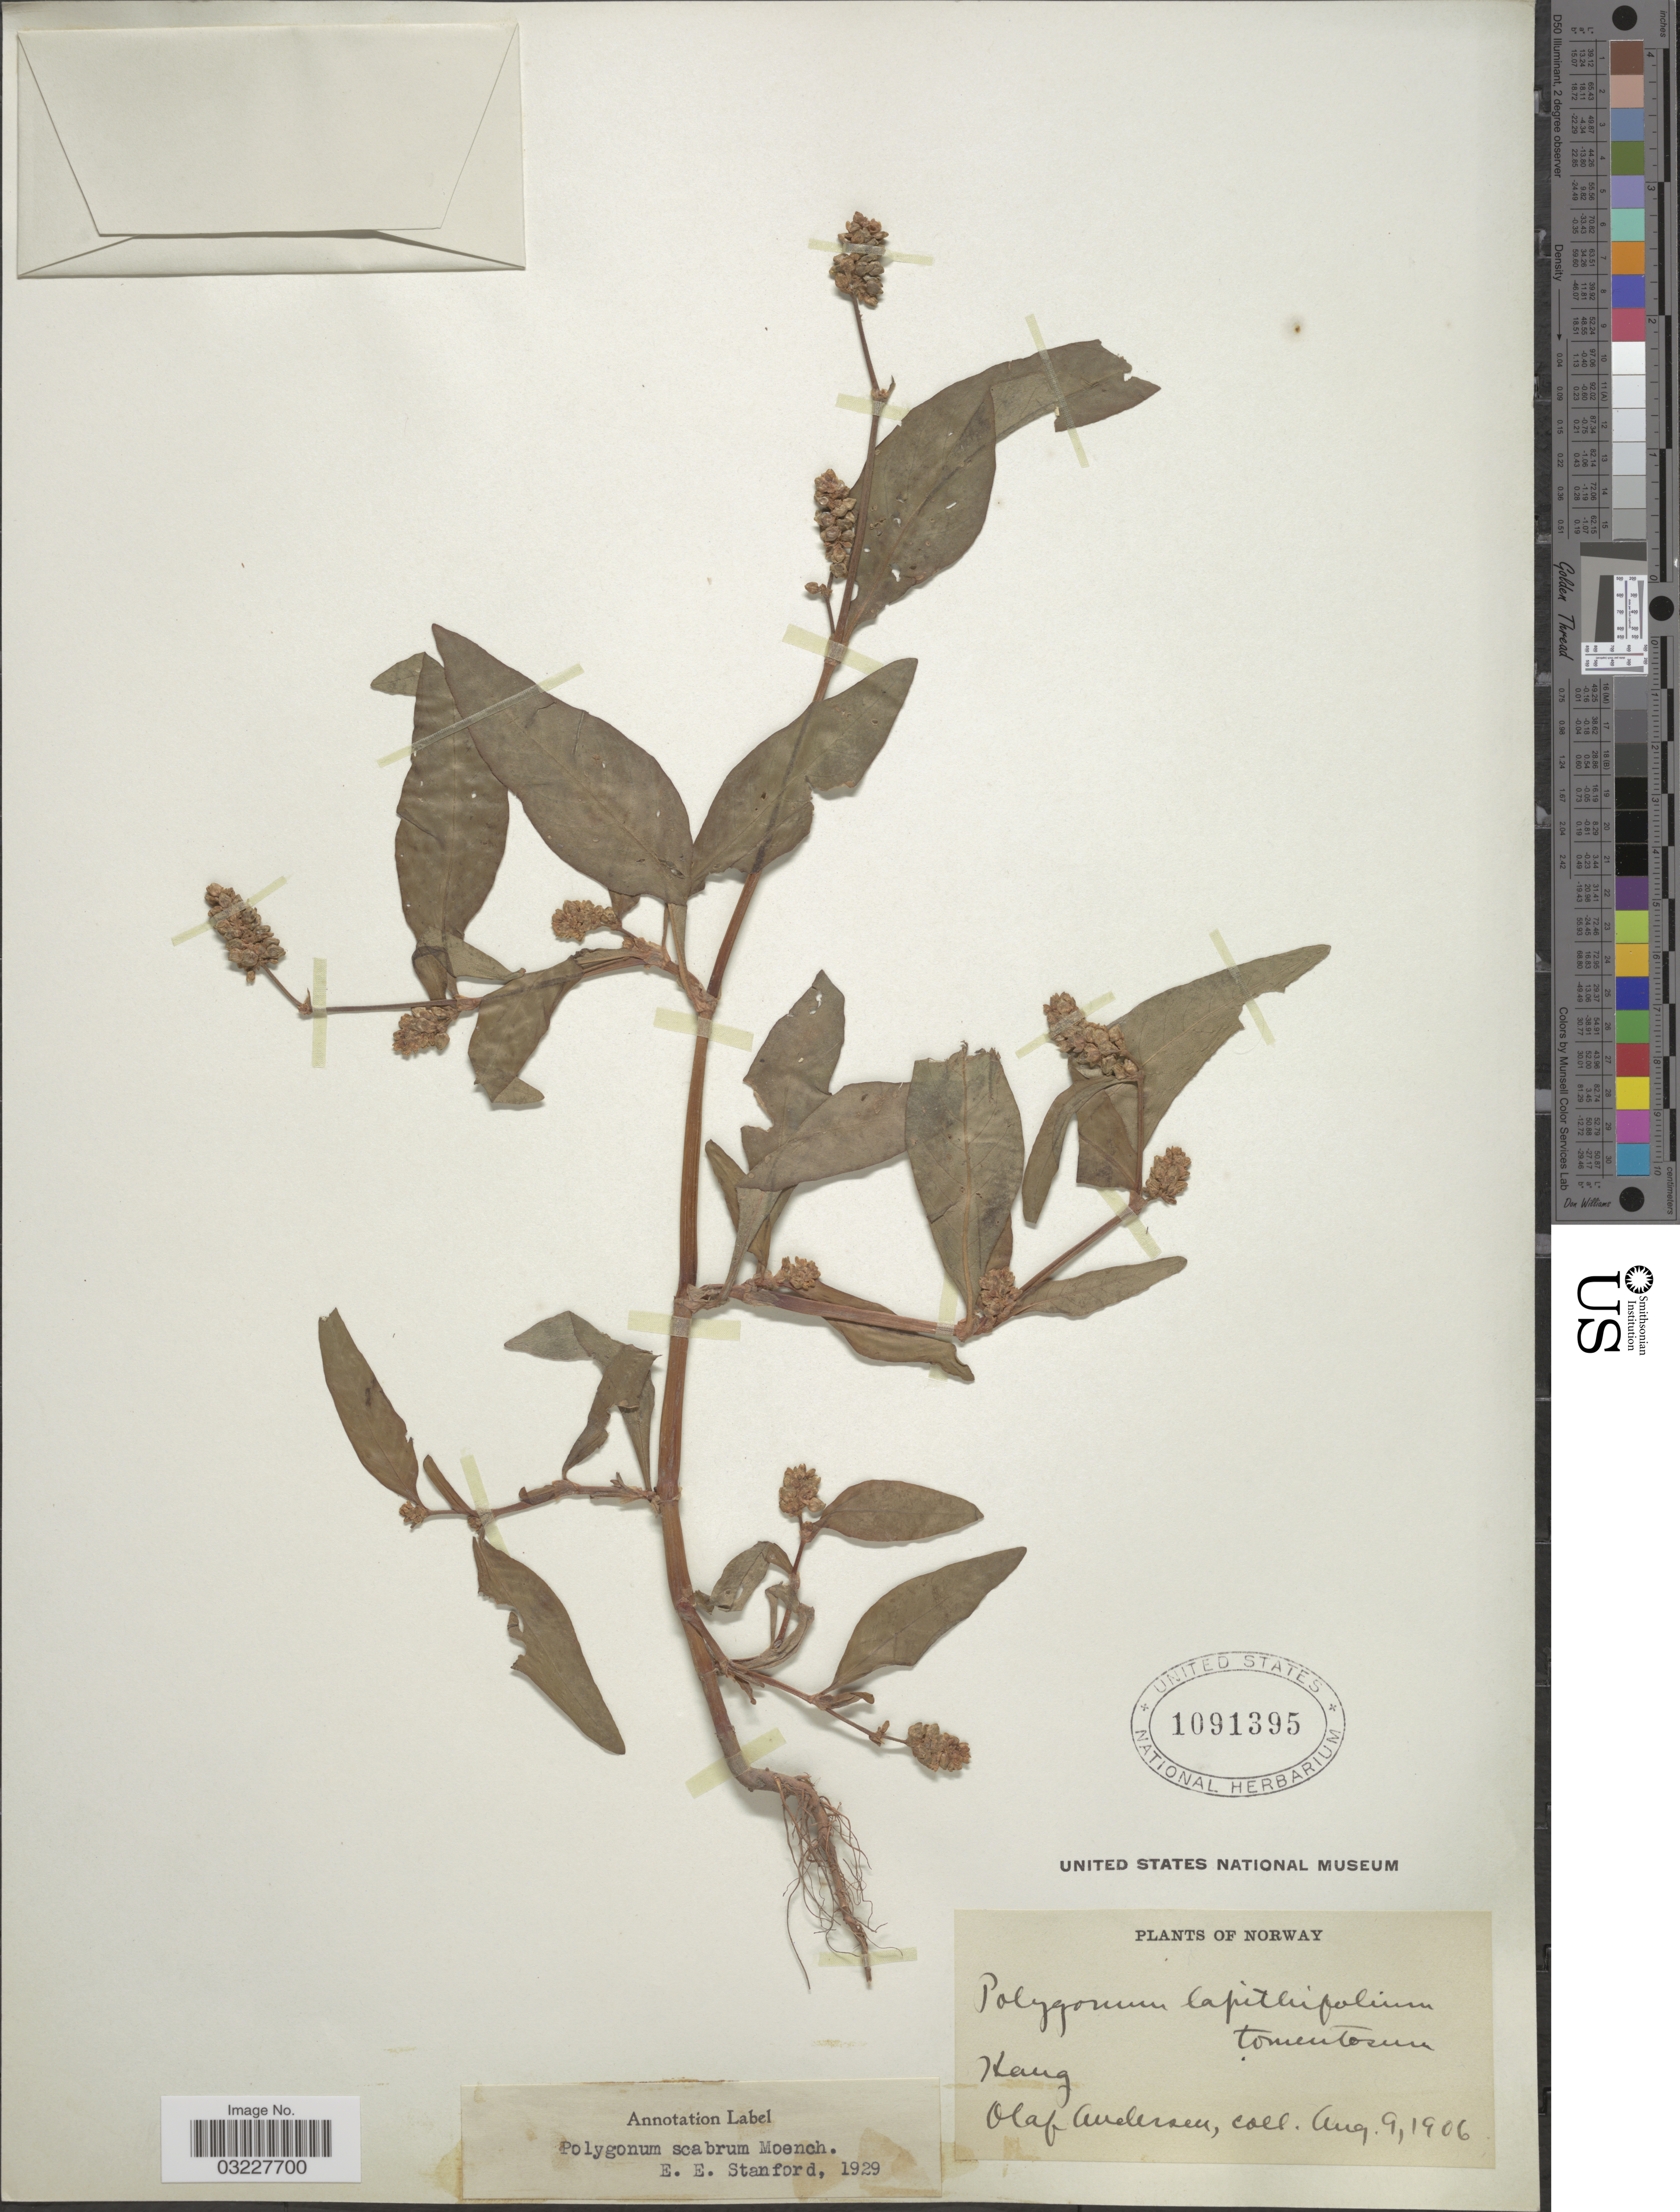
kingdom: Plantae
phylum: Tracheophyta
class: Magnoliopsida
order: Caryophyllales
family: Polygonaceae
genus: Polygonum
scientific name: Polygonum scabrum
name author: Moench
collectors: O. Andersen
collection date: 1906-08-09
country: Norway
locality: Kang.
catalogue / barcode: US 1091395